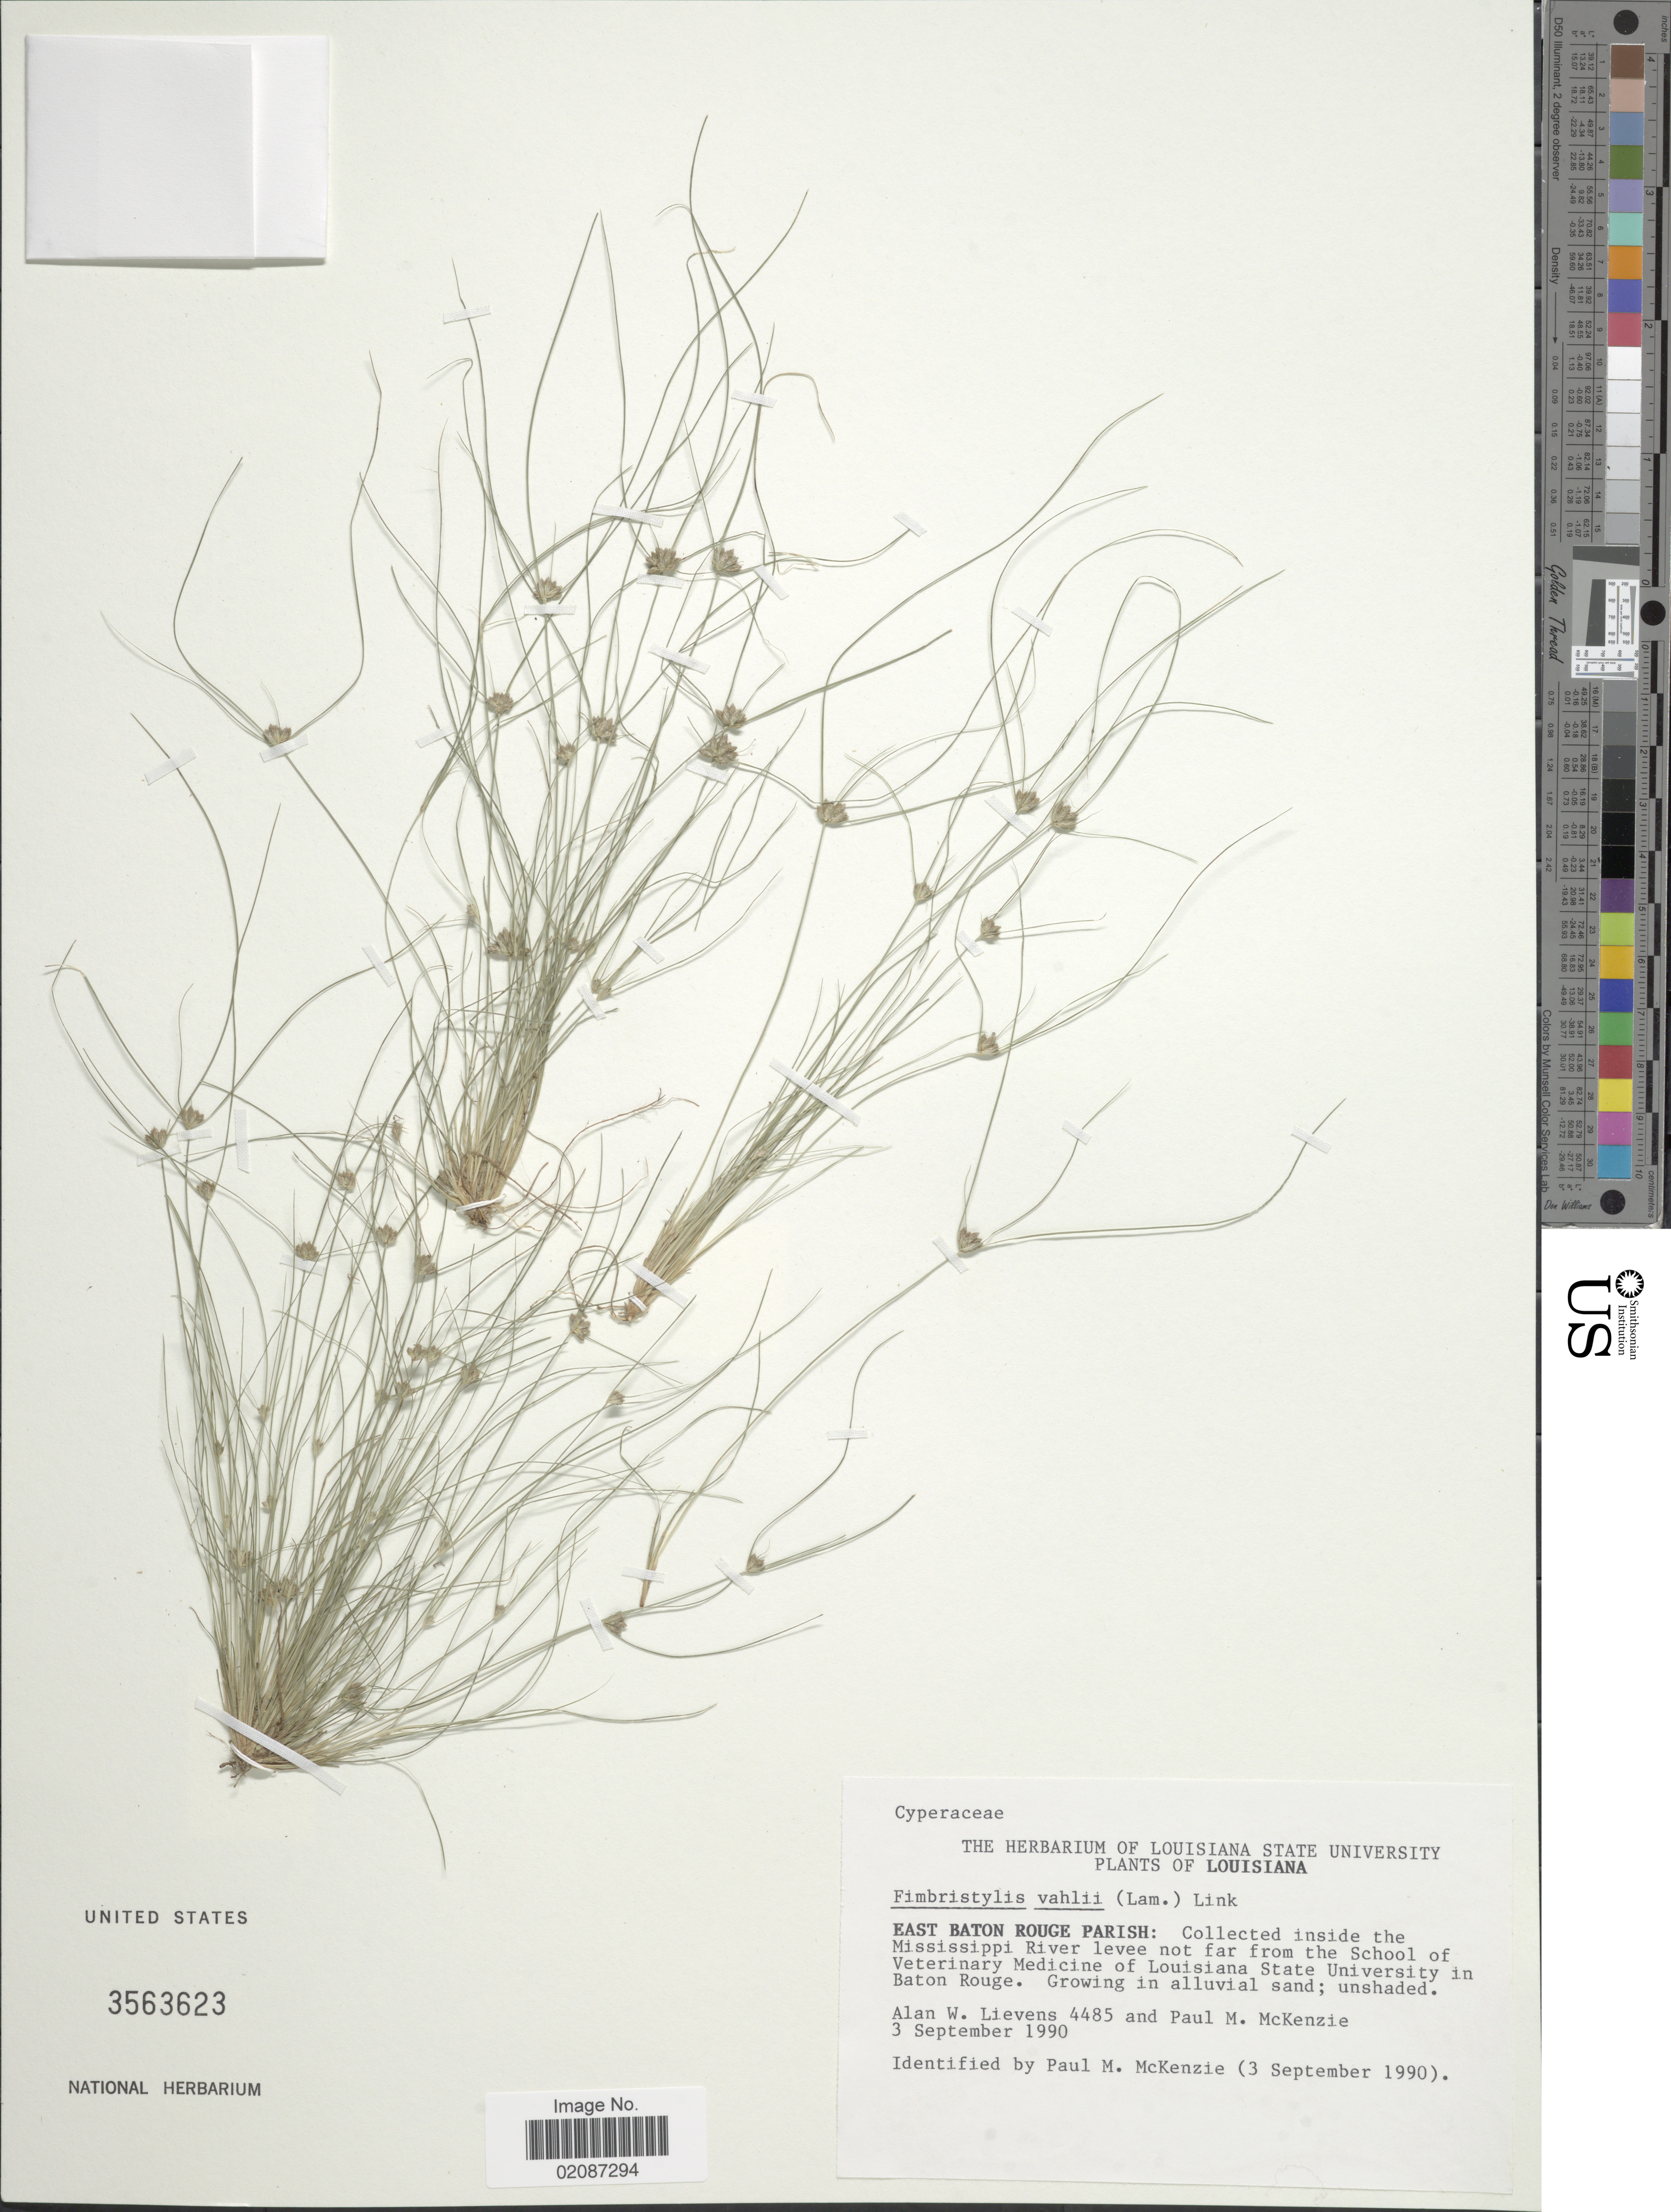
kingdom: Plantae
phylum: Tracheophyta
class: Liliopsida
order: Poales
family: Cyperaceae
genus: Fimbristylis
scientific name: Fimbristylis vahlii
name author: (Lam.) Link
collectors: A. Lievens & P. McKenzie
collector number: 4485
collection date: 1990-09-03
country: United States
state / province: Louisiana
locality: East Baton Rouge Parish: inside the Mississippi River levee not far from the School of Veterinary Medicine of Louisiana State University in Baton Rouge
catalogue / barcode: US 3563623